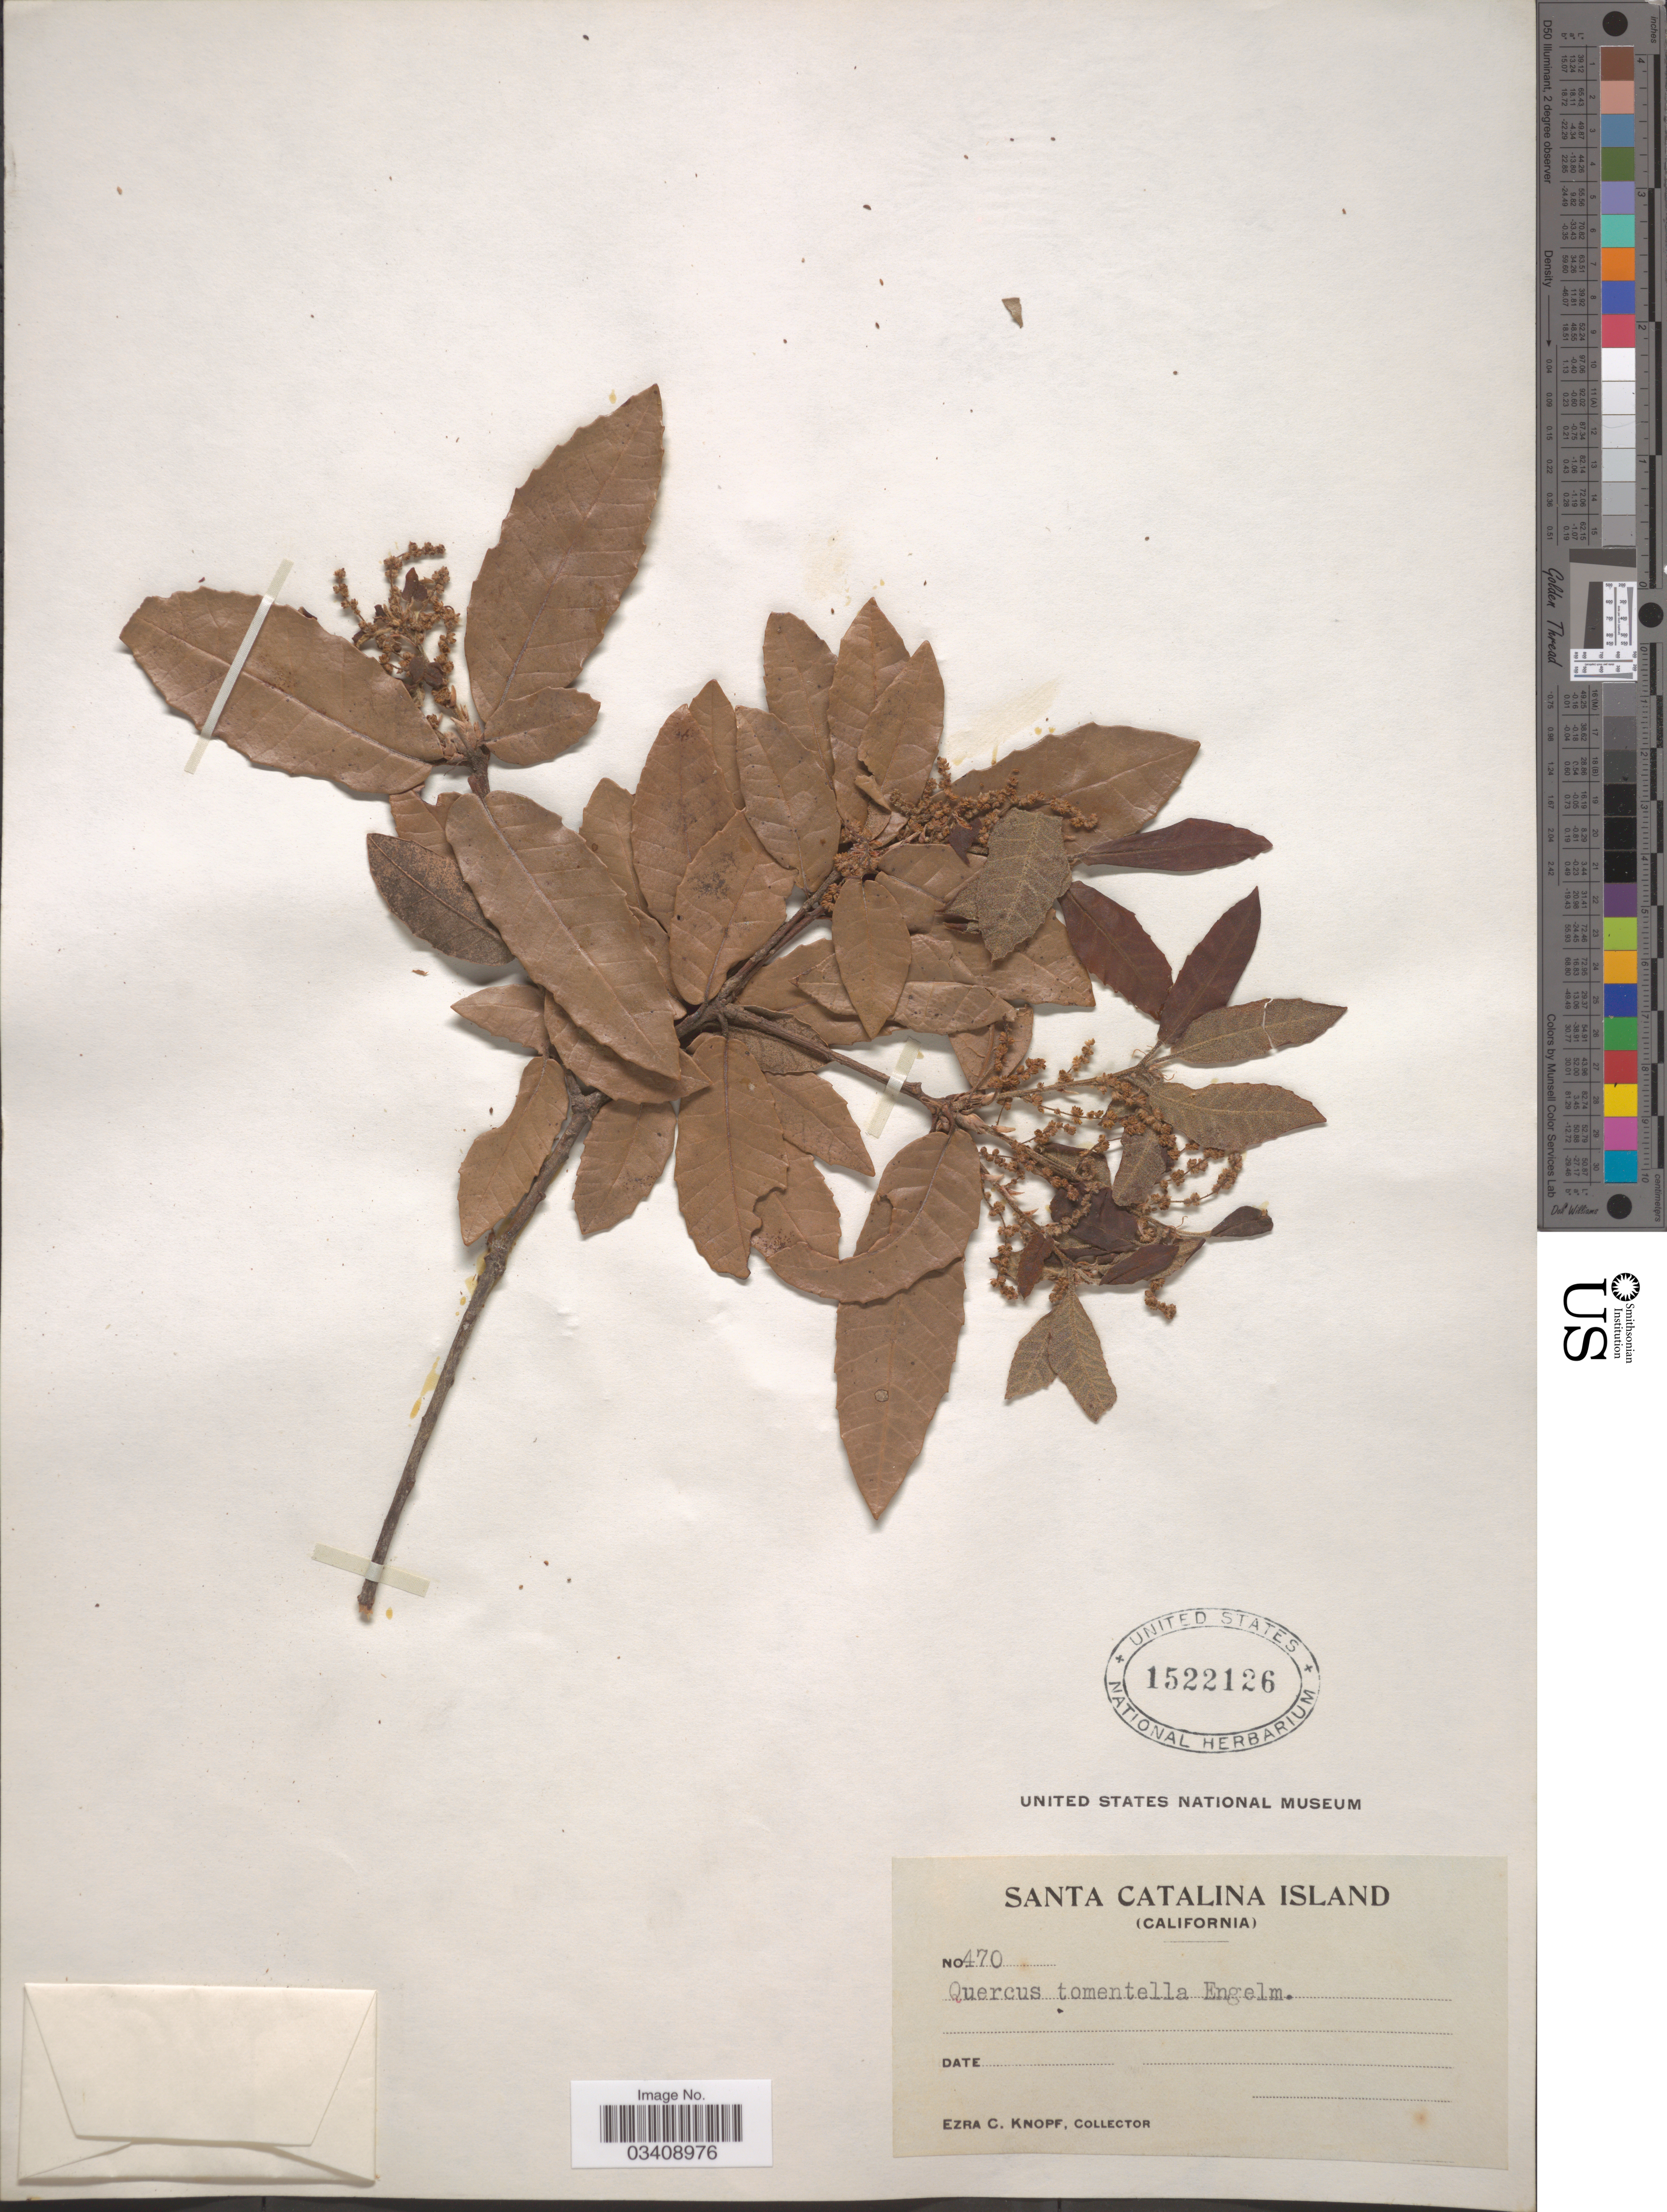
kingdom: Plantae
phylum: Tracheophyta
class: Magnoliopsida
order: Fagales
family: Fagaceae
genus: Quercus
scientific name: Quercus tomentella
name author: Engelm.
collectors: E. Knopf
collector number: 470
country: United States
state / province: California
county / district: Los Angeles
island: Santa Catalina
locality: Santa Catalina Island.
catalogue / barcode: US 1522126